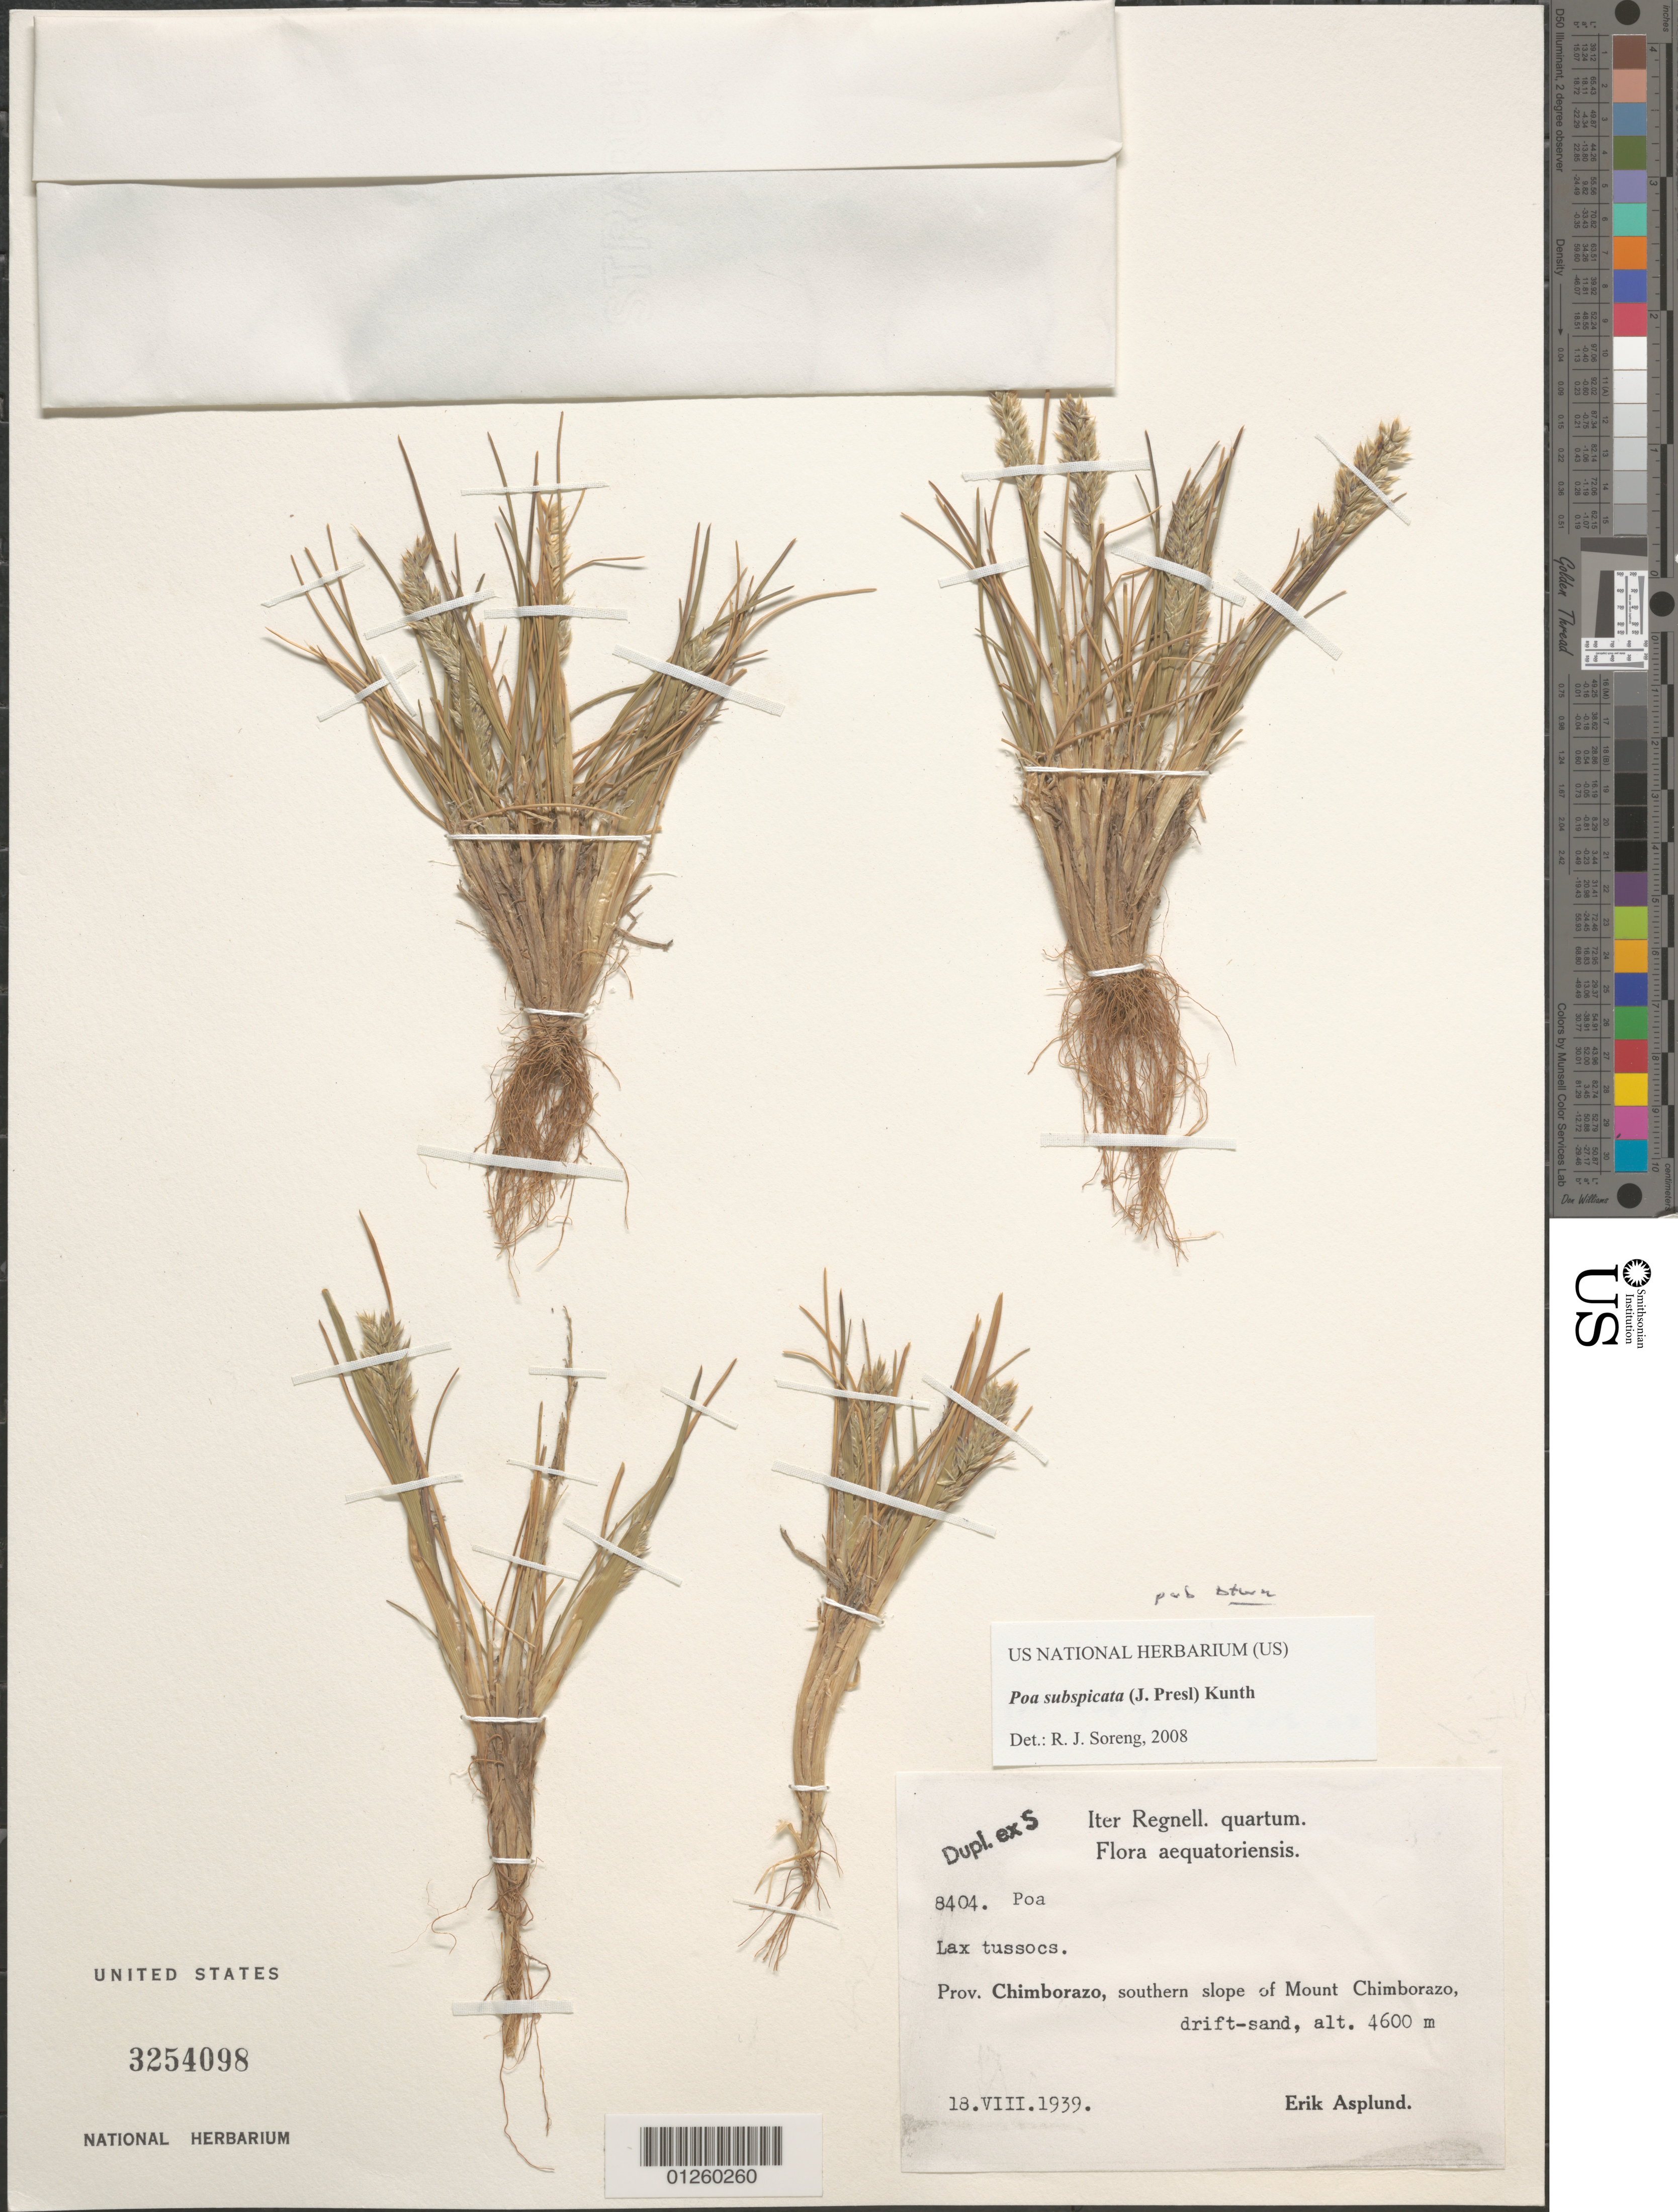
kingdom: Plantae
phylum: Tracheophyta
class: Liliopsida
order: Poales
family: Poaceae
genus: Poa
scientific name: Poa subspicata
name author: (J. Presl) Kunth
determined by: Soreng, Robert J., Research Associate (BOT), Smithsonian Institution - National Museum of Natural History (UNITED STATES)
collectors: E. Asplund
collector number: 8404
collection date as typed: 18.VIII.1939.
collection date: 1939-08-18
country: Ecuador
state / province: Chimborazo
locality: southern slope of Mount Chimborazo.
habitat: drift sand.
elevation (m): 4600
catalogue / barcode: US 3254098